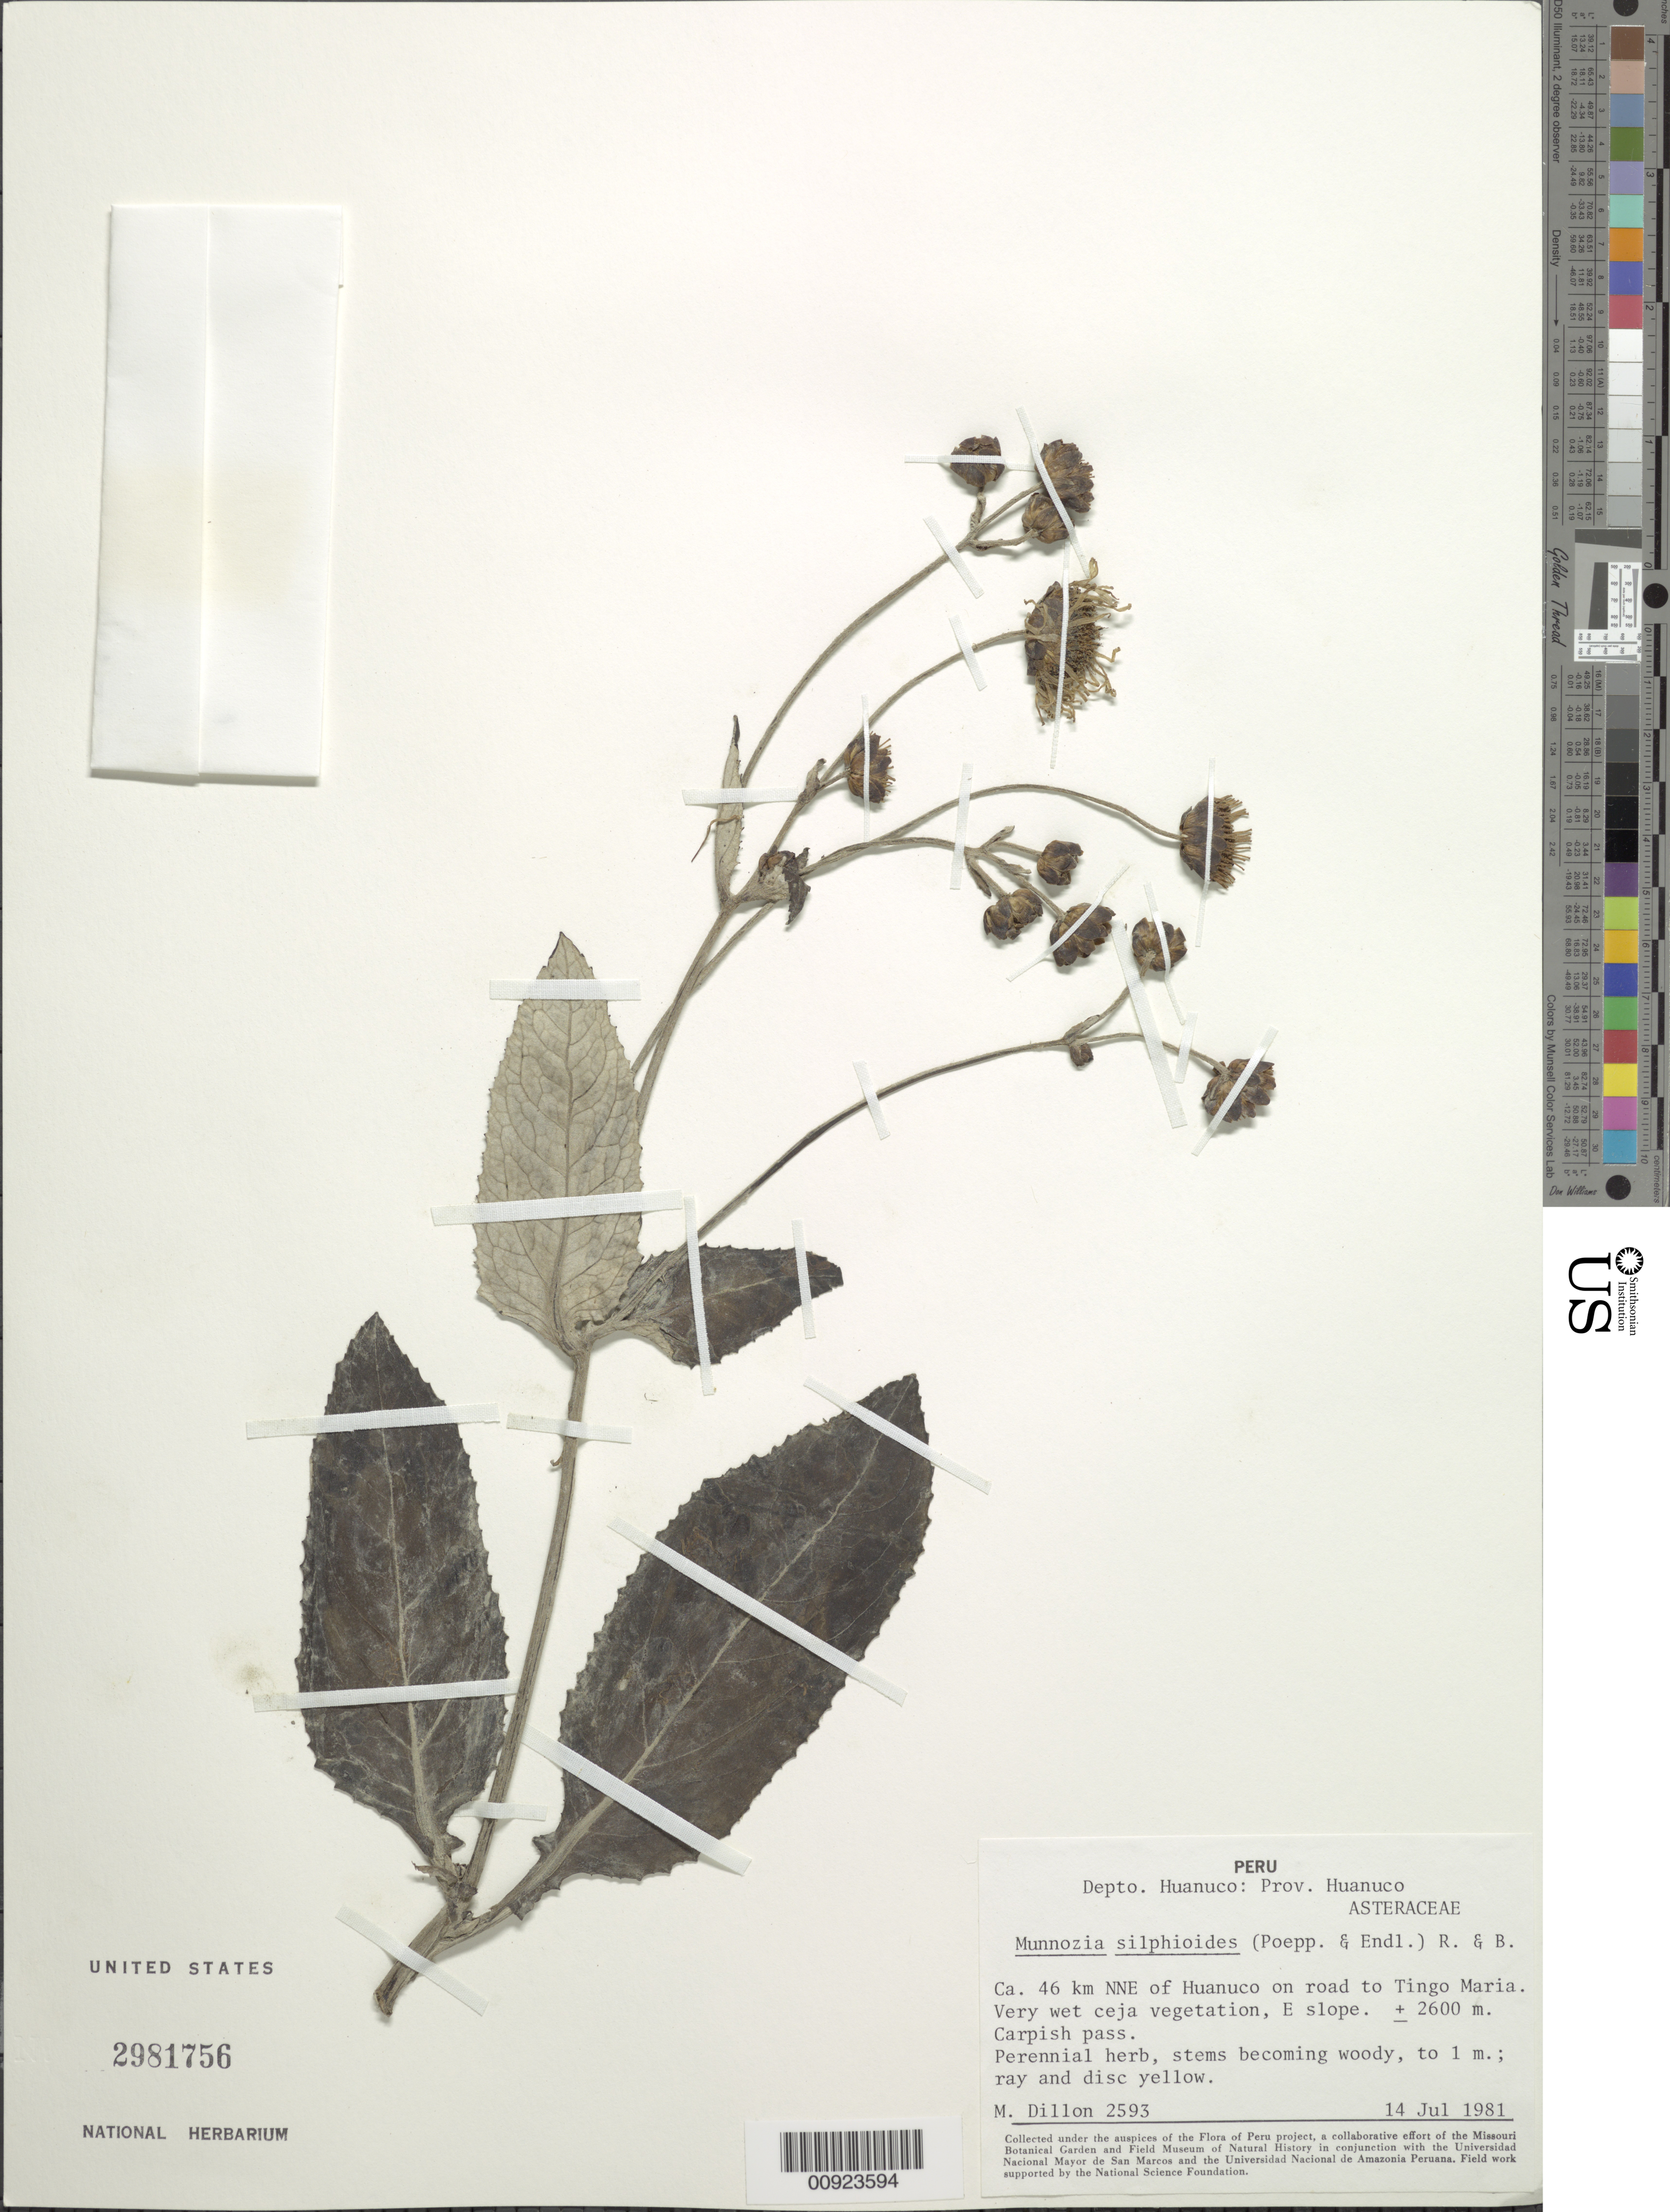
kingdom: Plantae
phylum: Tracheophyta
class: Magnoliopsida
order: Asterales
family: Asteraceae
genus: Munnozia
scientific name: Munnozia silphioides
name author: (Poepp. & Endl.) H. Rob. & Brettell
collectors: M. O. Dillon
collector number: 2593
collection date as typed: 14 July 1981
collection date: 1981-07-14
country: Peru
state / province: Huánuco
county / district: Huánuco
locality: Huánuco, ca. 46 km NNE of on road to Tingo Maria; Carpish Pass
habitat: Very wet ceja vegetation, E slope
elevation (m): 2600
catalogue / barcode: US 2981756